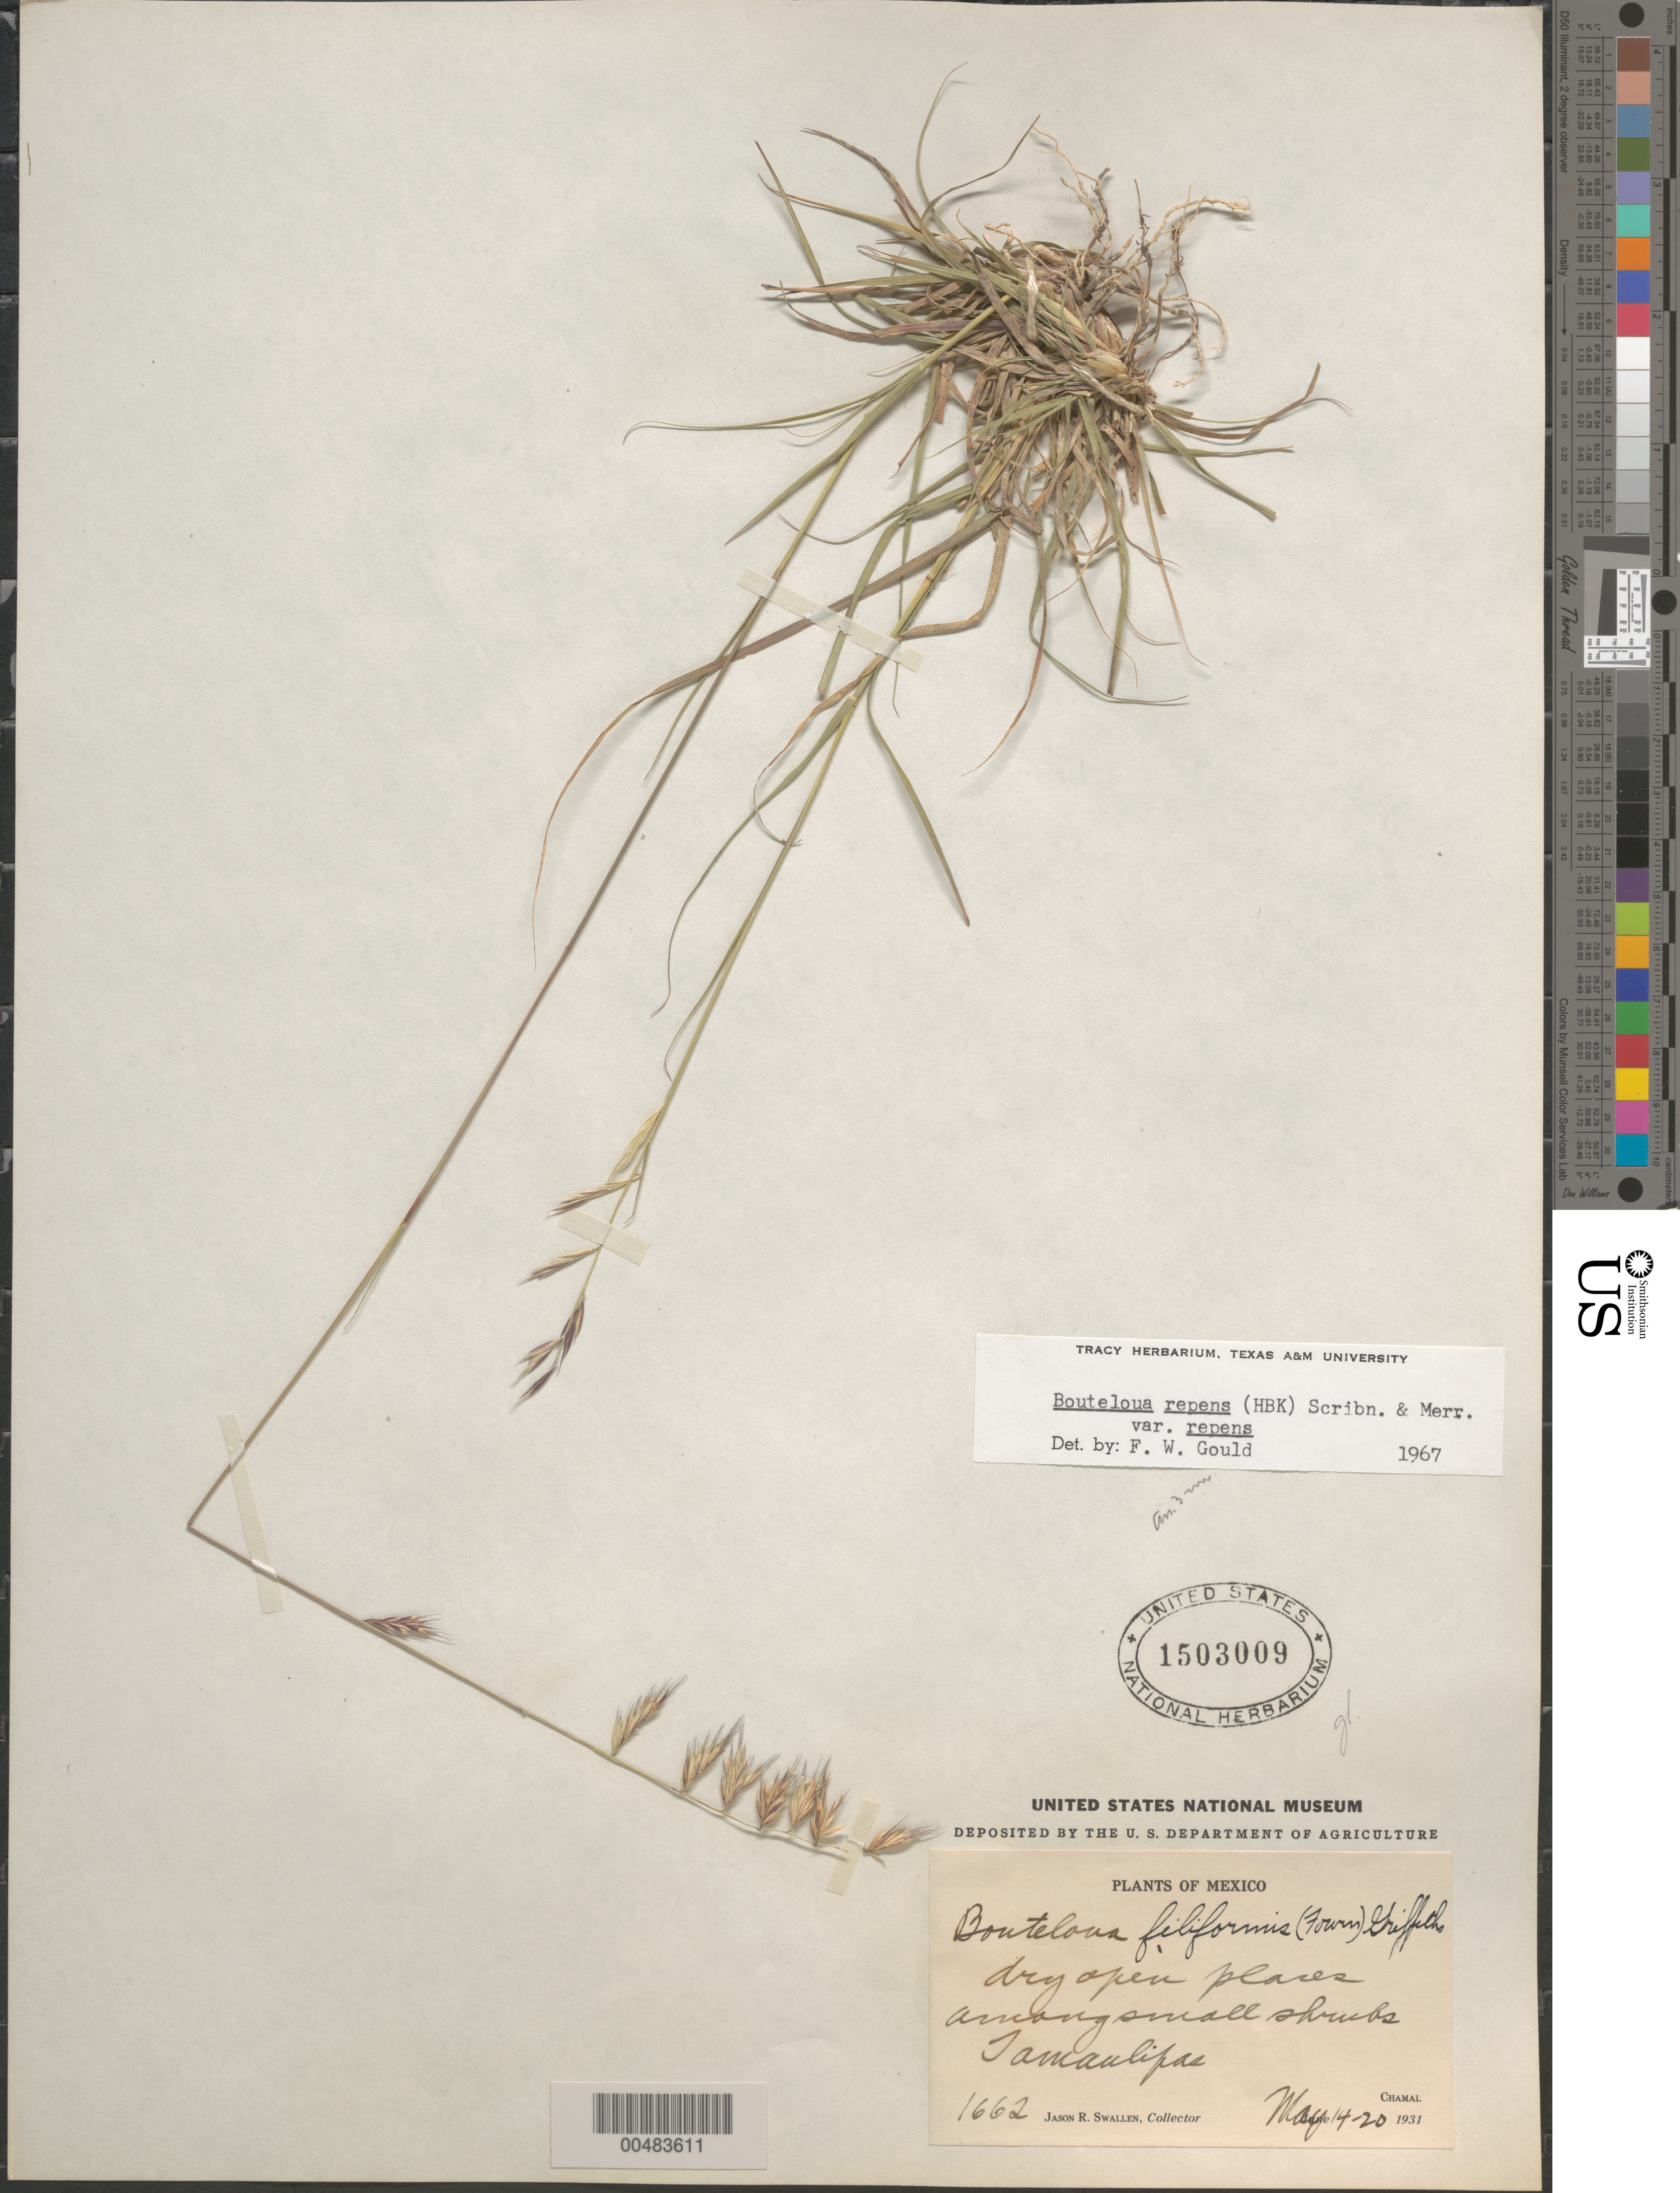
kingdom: Plantae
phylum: Tracheophyta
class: Liliopsida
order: Poales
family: Poaceae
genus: Bouteloua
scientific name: Bouteloua repens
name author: (Kunth) Scribn. & Merr.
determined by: Gould, F. W.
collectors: J. R. Swallen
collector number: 1662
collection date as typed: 4 May 1931 to 20 May 1931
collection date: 1931-05-04/1931-05-20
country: Mexico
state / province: Tamaulipas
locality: Chamal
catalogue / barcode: US 1503009